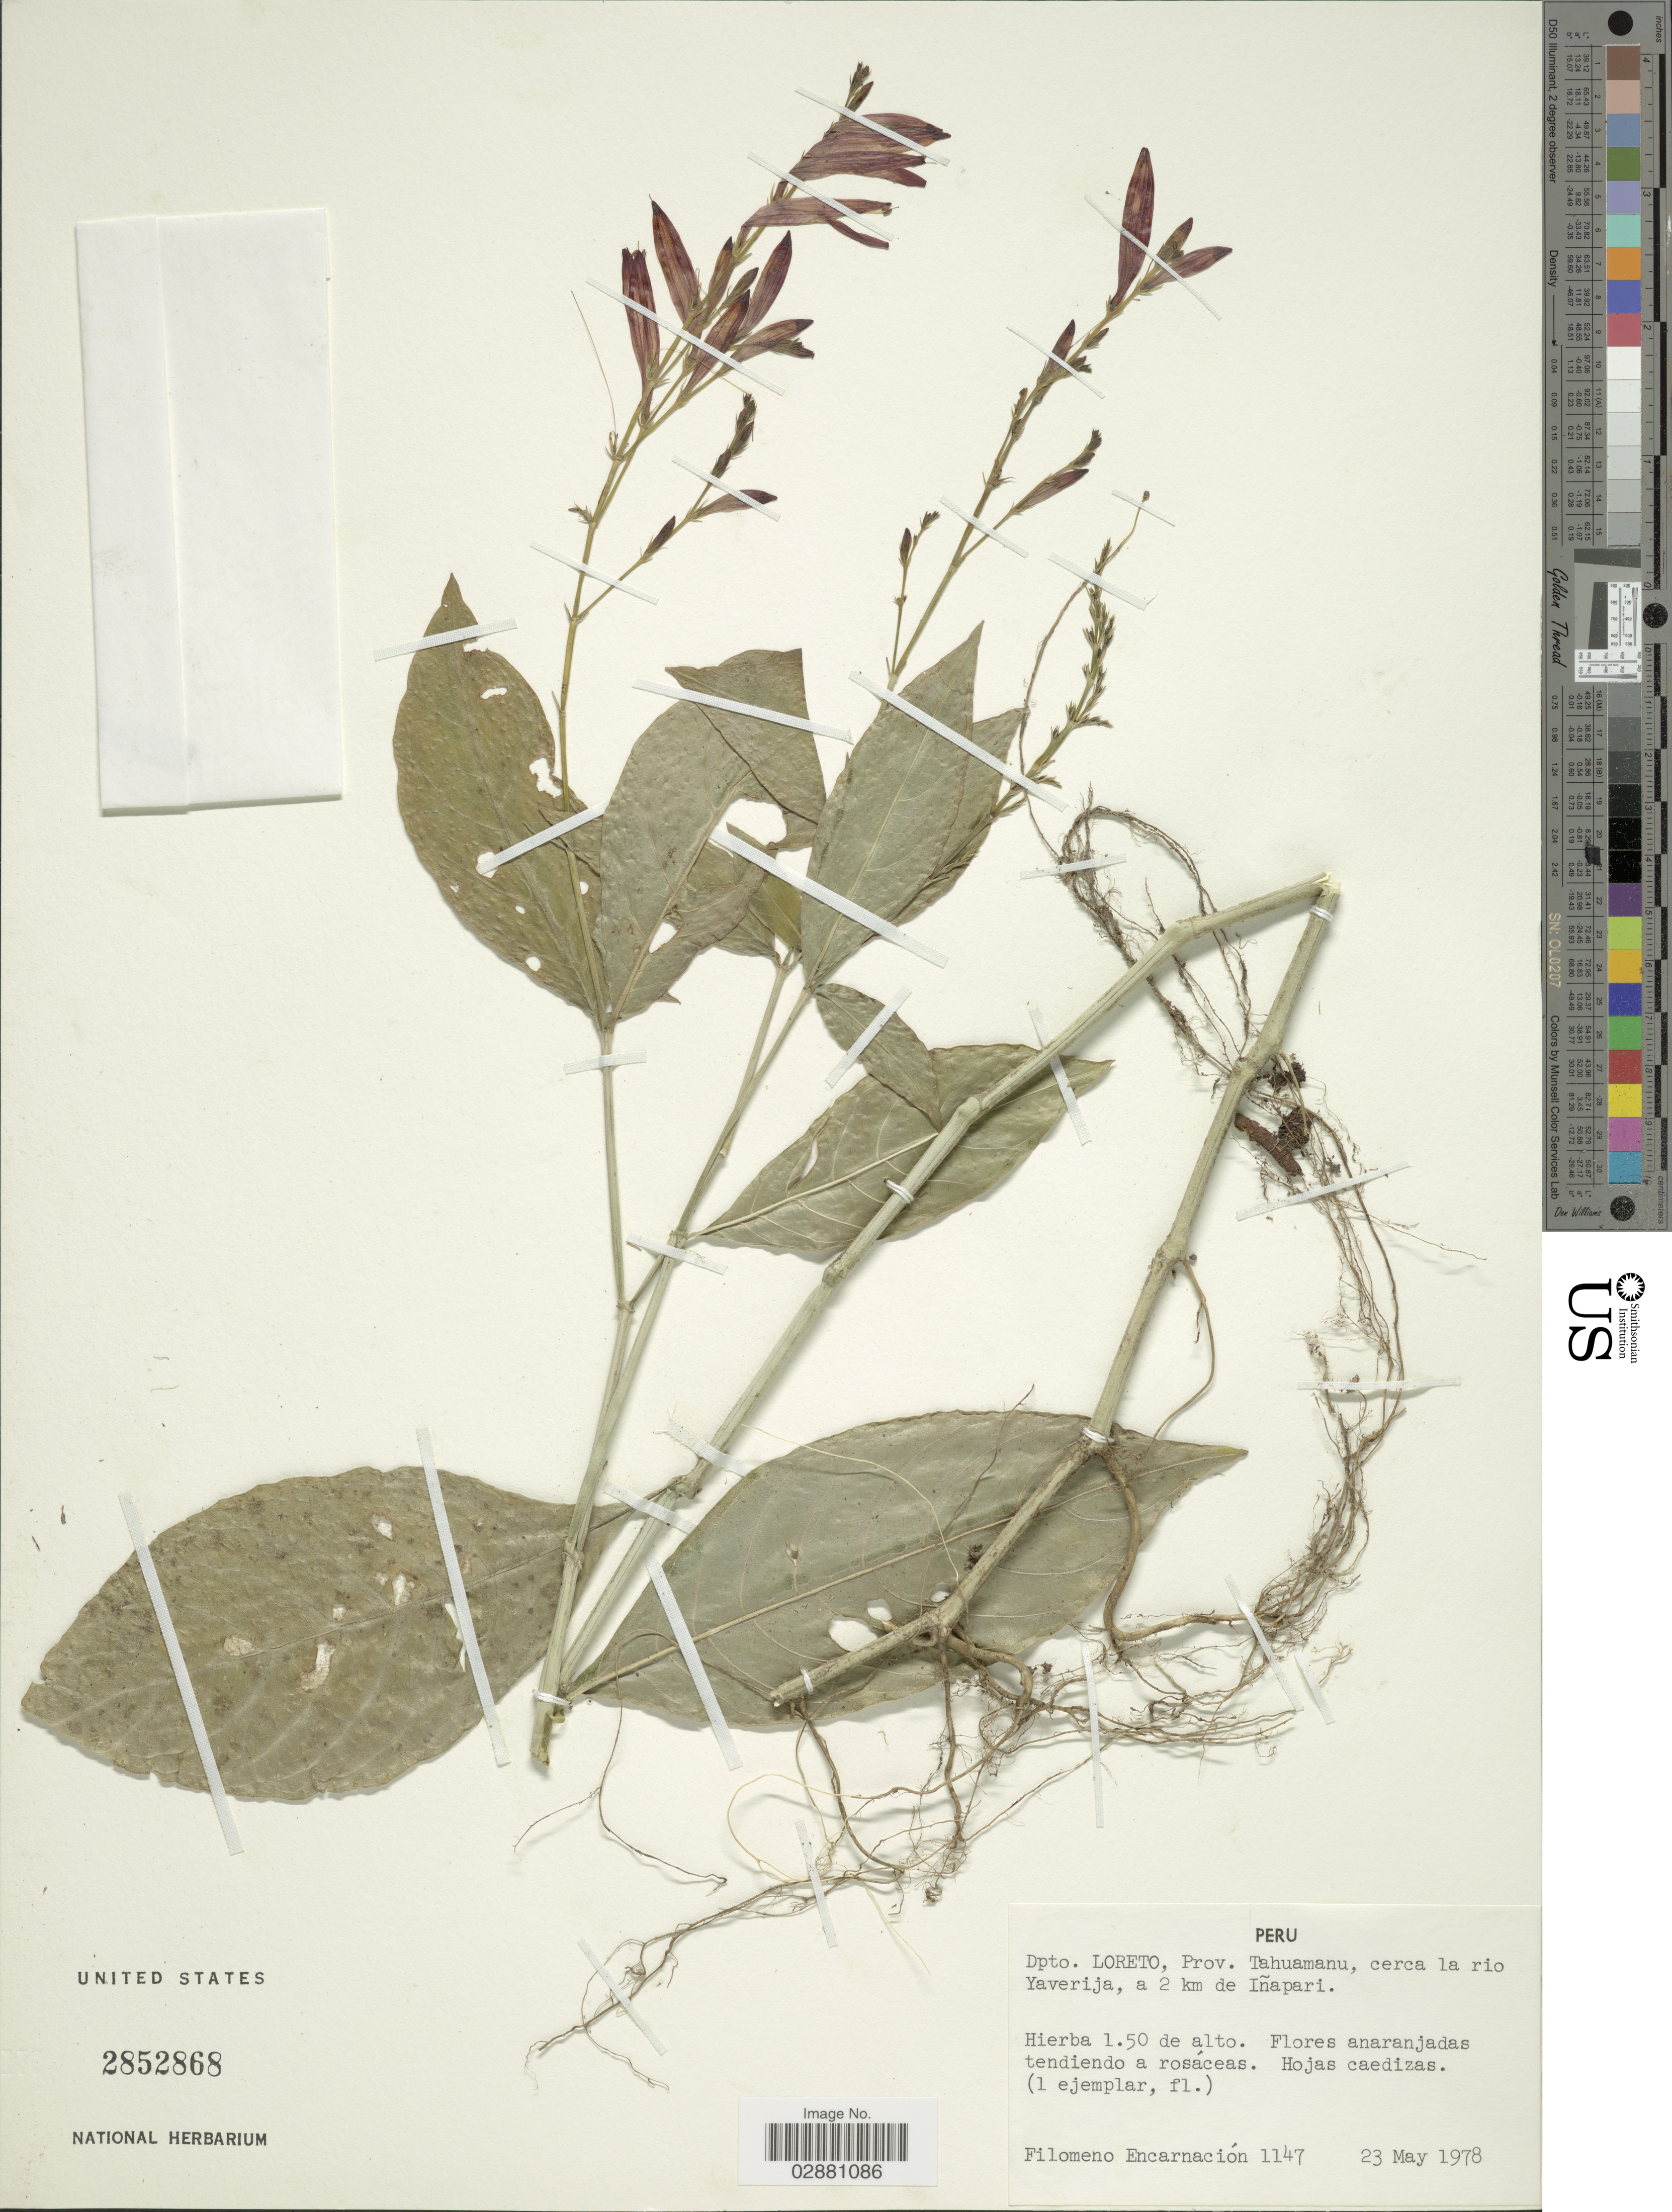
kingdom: Plantae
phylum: Tracheophyta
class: Magnoliopsida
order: Lamiales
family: Acanthaceae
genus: Justicia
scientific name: Justicia tenuistachys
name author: (Rusby) Wassh. & J.R.I. Wood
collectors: F. Encarnación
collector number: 1147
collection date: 1978-05-23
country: Peru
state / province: Loreto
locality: Dpto. Loreto, Prov. Tahuamanu, cerca la rio Yaverija, a 2 km de Iñapari.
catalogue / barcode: US 2852868